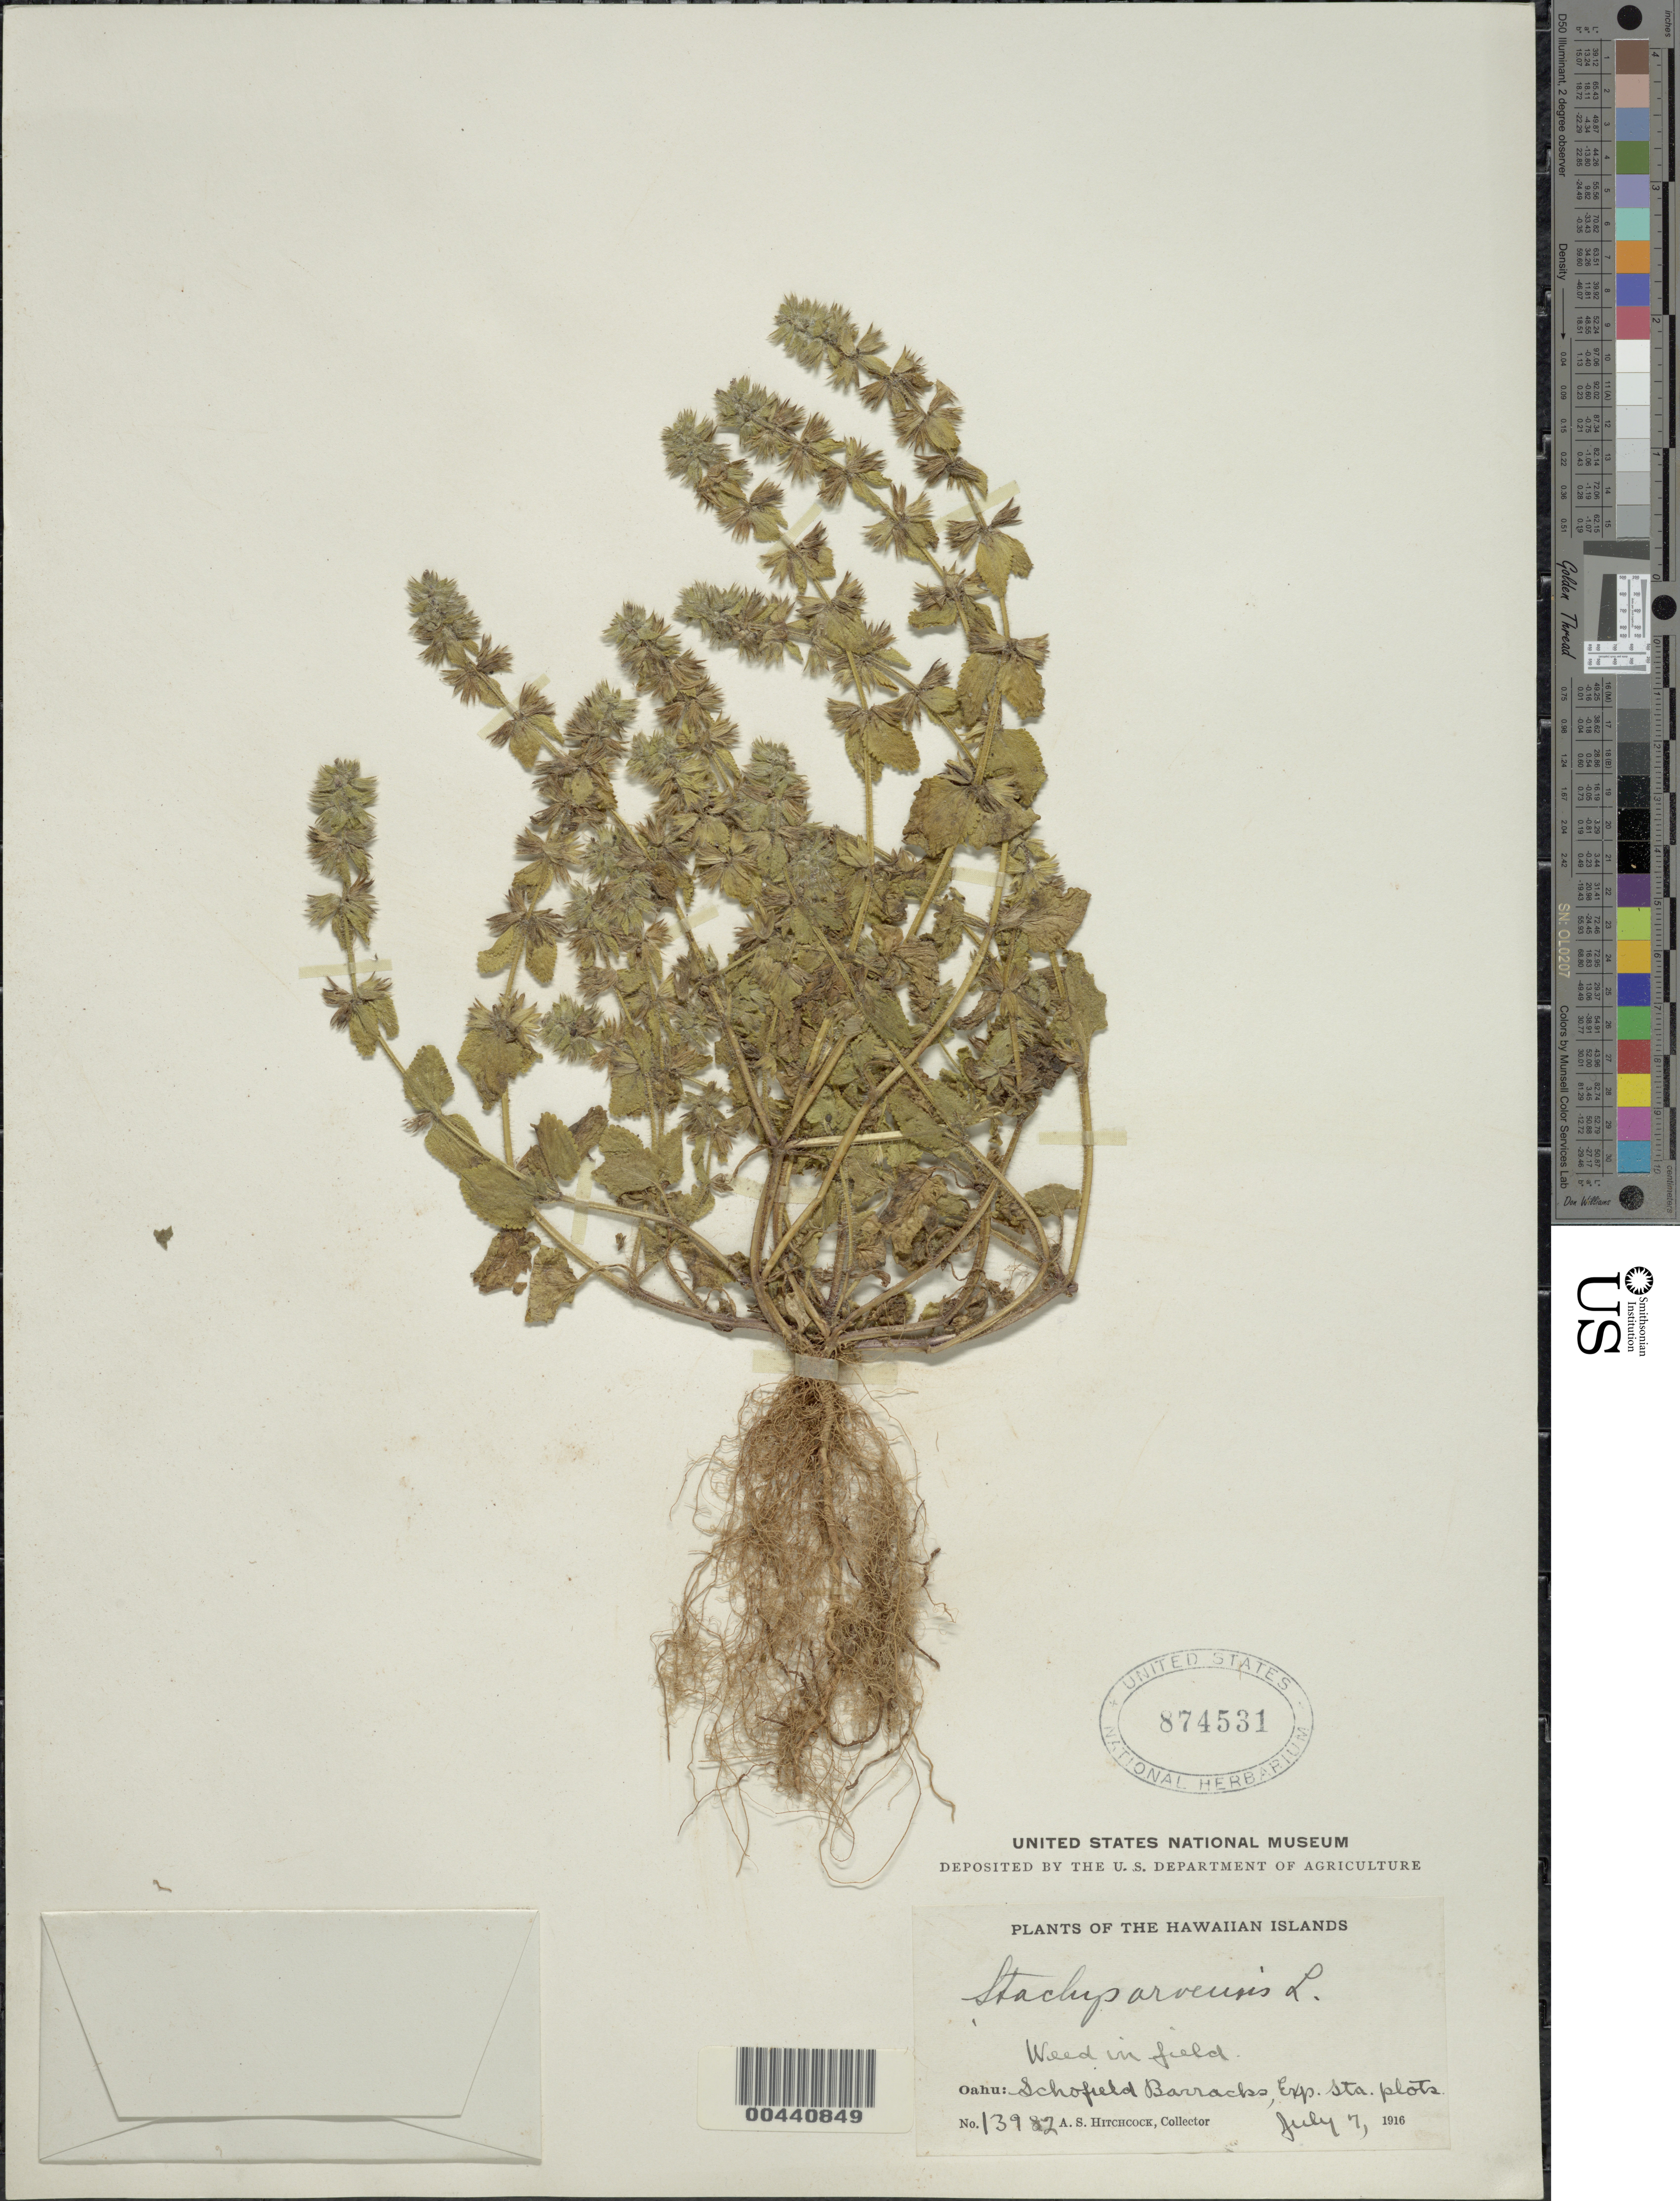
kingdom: Plantae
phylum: Tracheophyta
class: Magnoliopsida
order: Lamiales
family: Lamiaceae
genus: Stachys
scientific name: Stachys arvensis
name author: (L.) L.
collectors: A. S. Hitchcock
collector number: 13982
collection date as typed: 7 Jul 1916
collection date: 1916-07-07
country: United States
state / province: Hawaii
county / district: Honolulu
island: Oahu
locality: Schofield Barracks, Exp. Sta. Plots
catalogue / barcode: US 874531